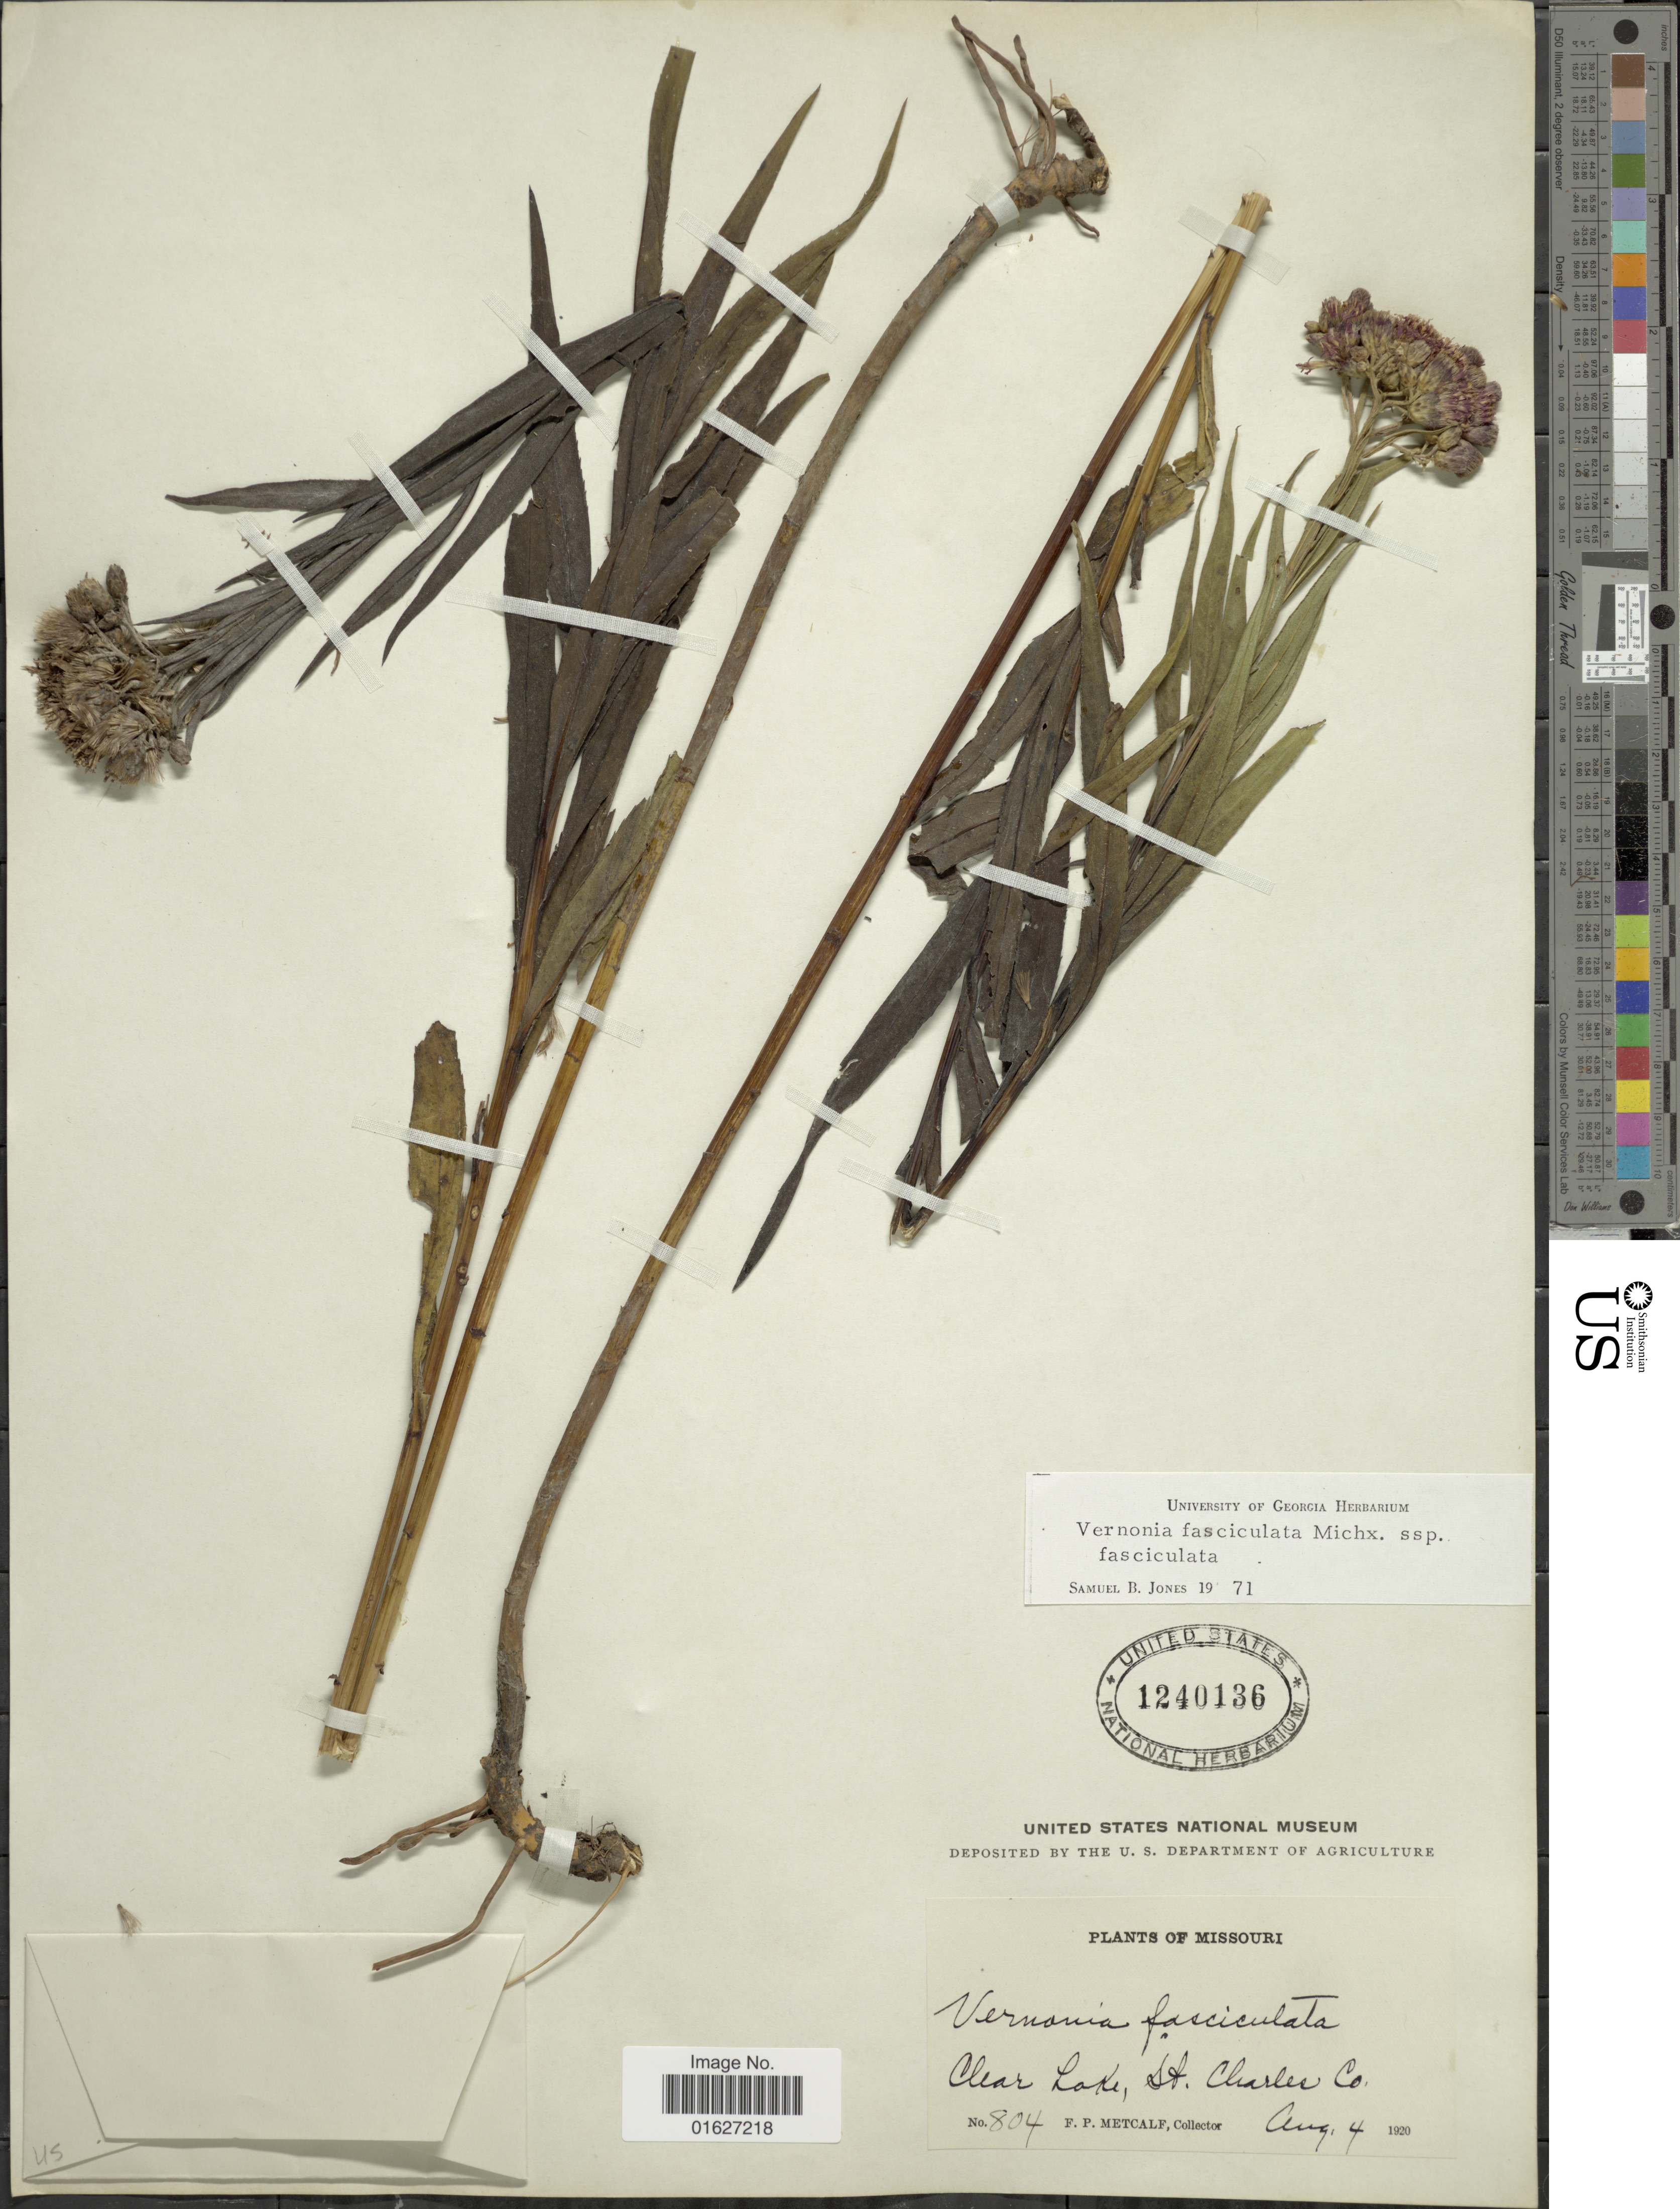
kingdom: Plantae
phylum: Tracheophyta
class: Magnoliopsida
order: Asterales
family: Asteraceae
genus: Vernonia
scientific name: Vernonia fasciculata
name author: Michx.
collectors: F. Metcalf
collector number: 804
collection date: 1920-08-04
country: United States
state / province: Missouri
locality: Misoouri. Clear Lake, St. Charles Co.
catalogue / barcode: US 1240136